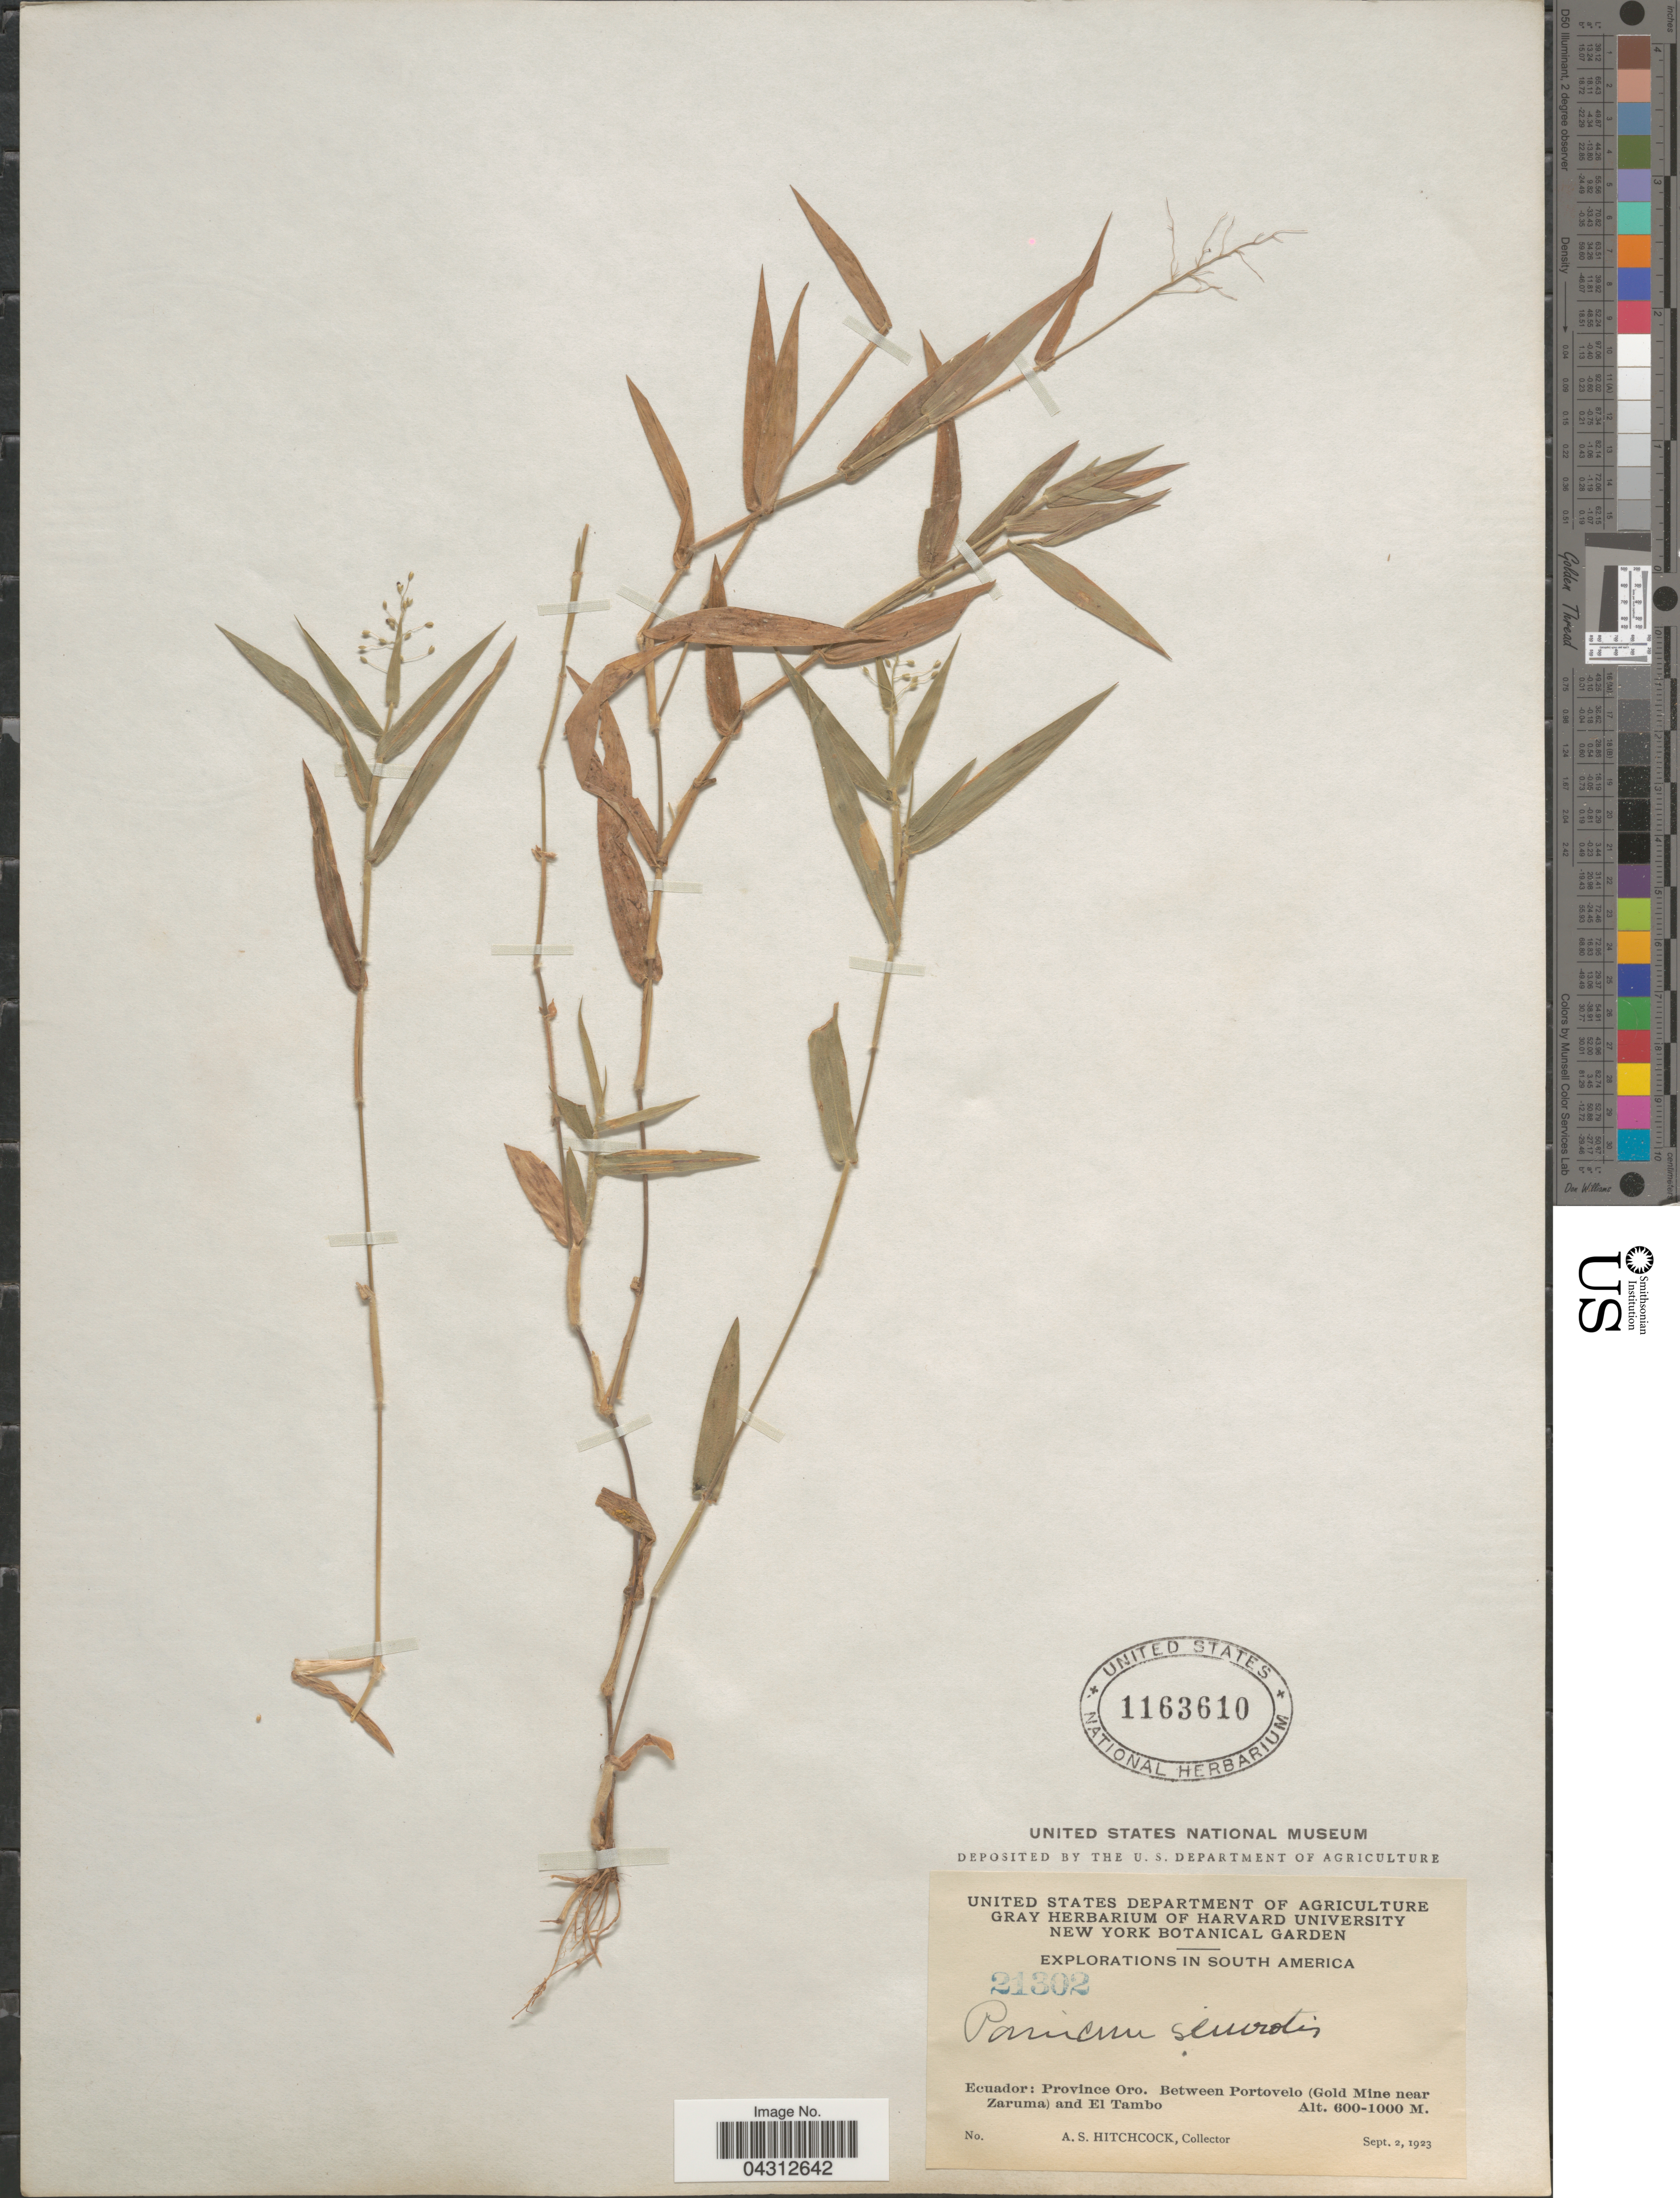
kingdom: Plantae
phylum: Tracheophyta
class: Liliopsida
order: Poales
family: Poaceae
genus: Panicum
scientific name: Panicum acuminatum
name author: Sw.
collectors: A. S. Hitchcock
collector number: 21302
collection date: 1923-09-02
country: Ecuador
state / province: El Oro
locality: Explorations in South America. Province Oro. Between Portovelo (Gold Mine near Zaruma) and El Tambo.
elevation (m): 600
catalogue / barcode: US 1163610